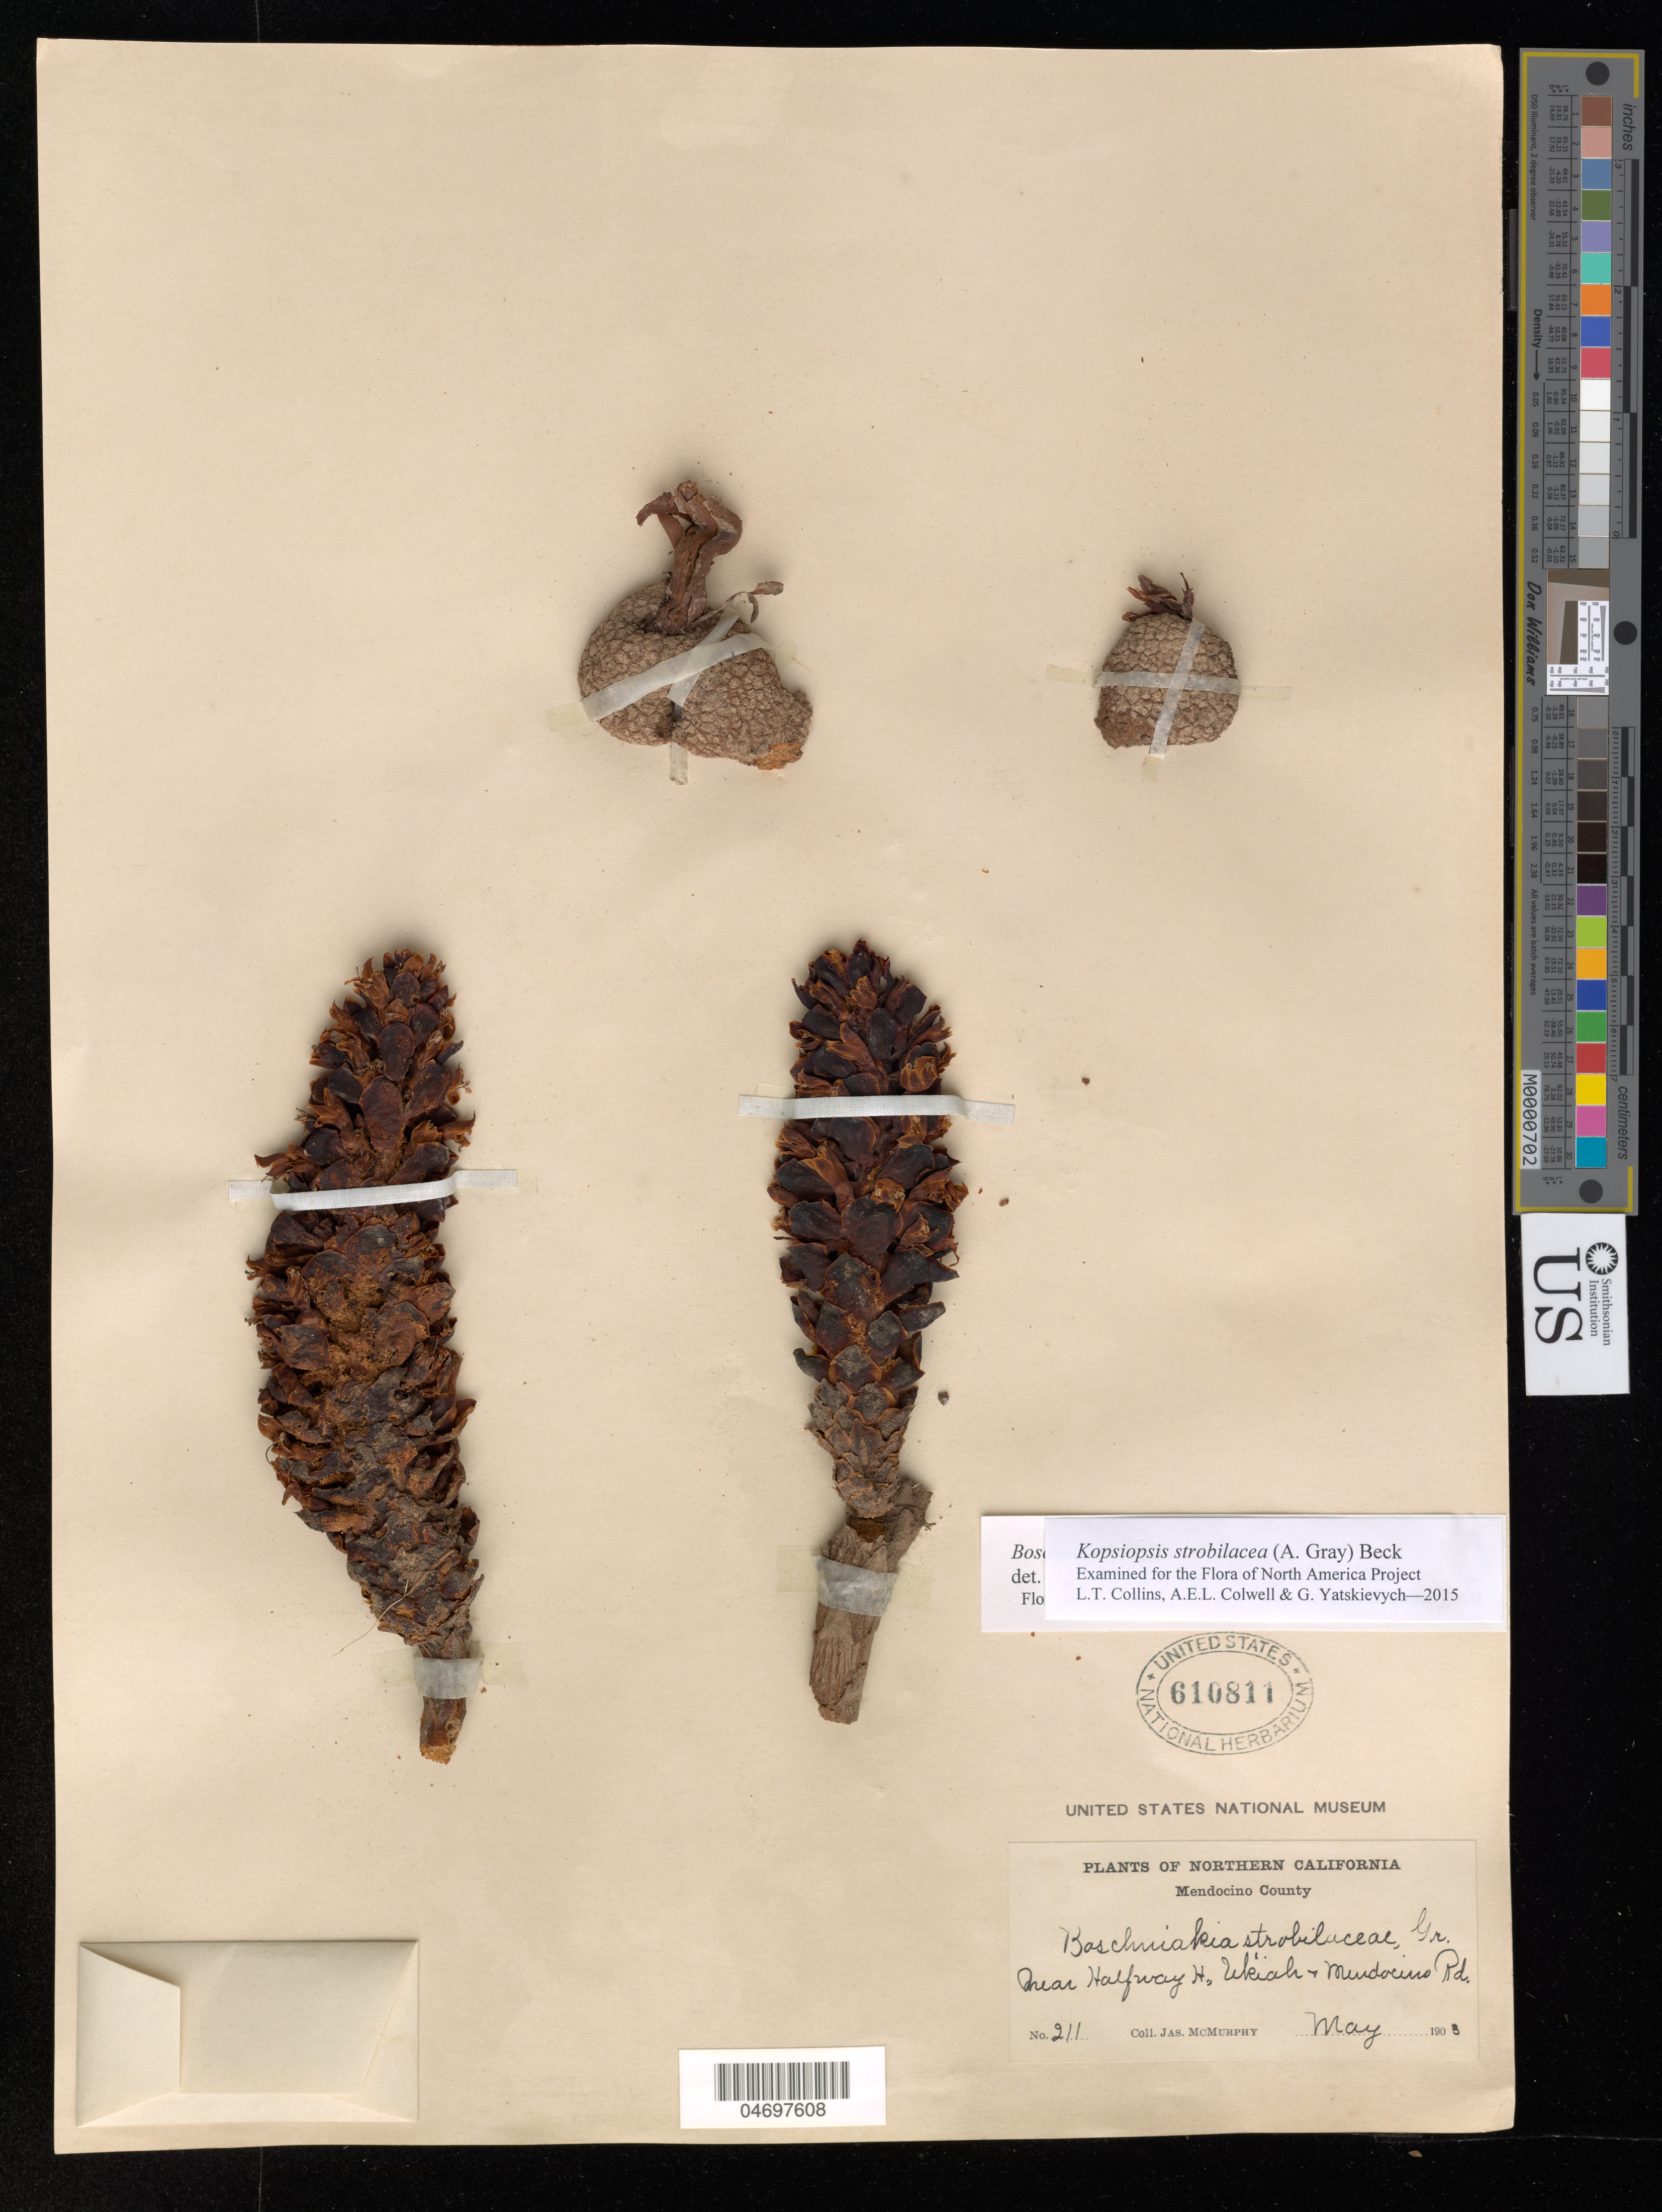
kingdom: Plantae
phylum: Tracheophyta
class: Magnoliopsida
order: Lamiales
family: Orobanchaceae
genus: Kopsiopsis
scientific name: Kopsiopsis strobilacea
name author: (A. Gray) Beck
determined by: Collins, L. T.; Colwell, A. E.; Yatskievych, G. A.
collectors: J. McMurphy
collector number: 211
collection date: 1903-05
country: United States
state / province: California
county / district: Mendocino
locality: Near Halfway H, Ukiah and Mendocino Road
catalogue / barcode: US 610811